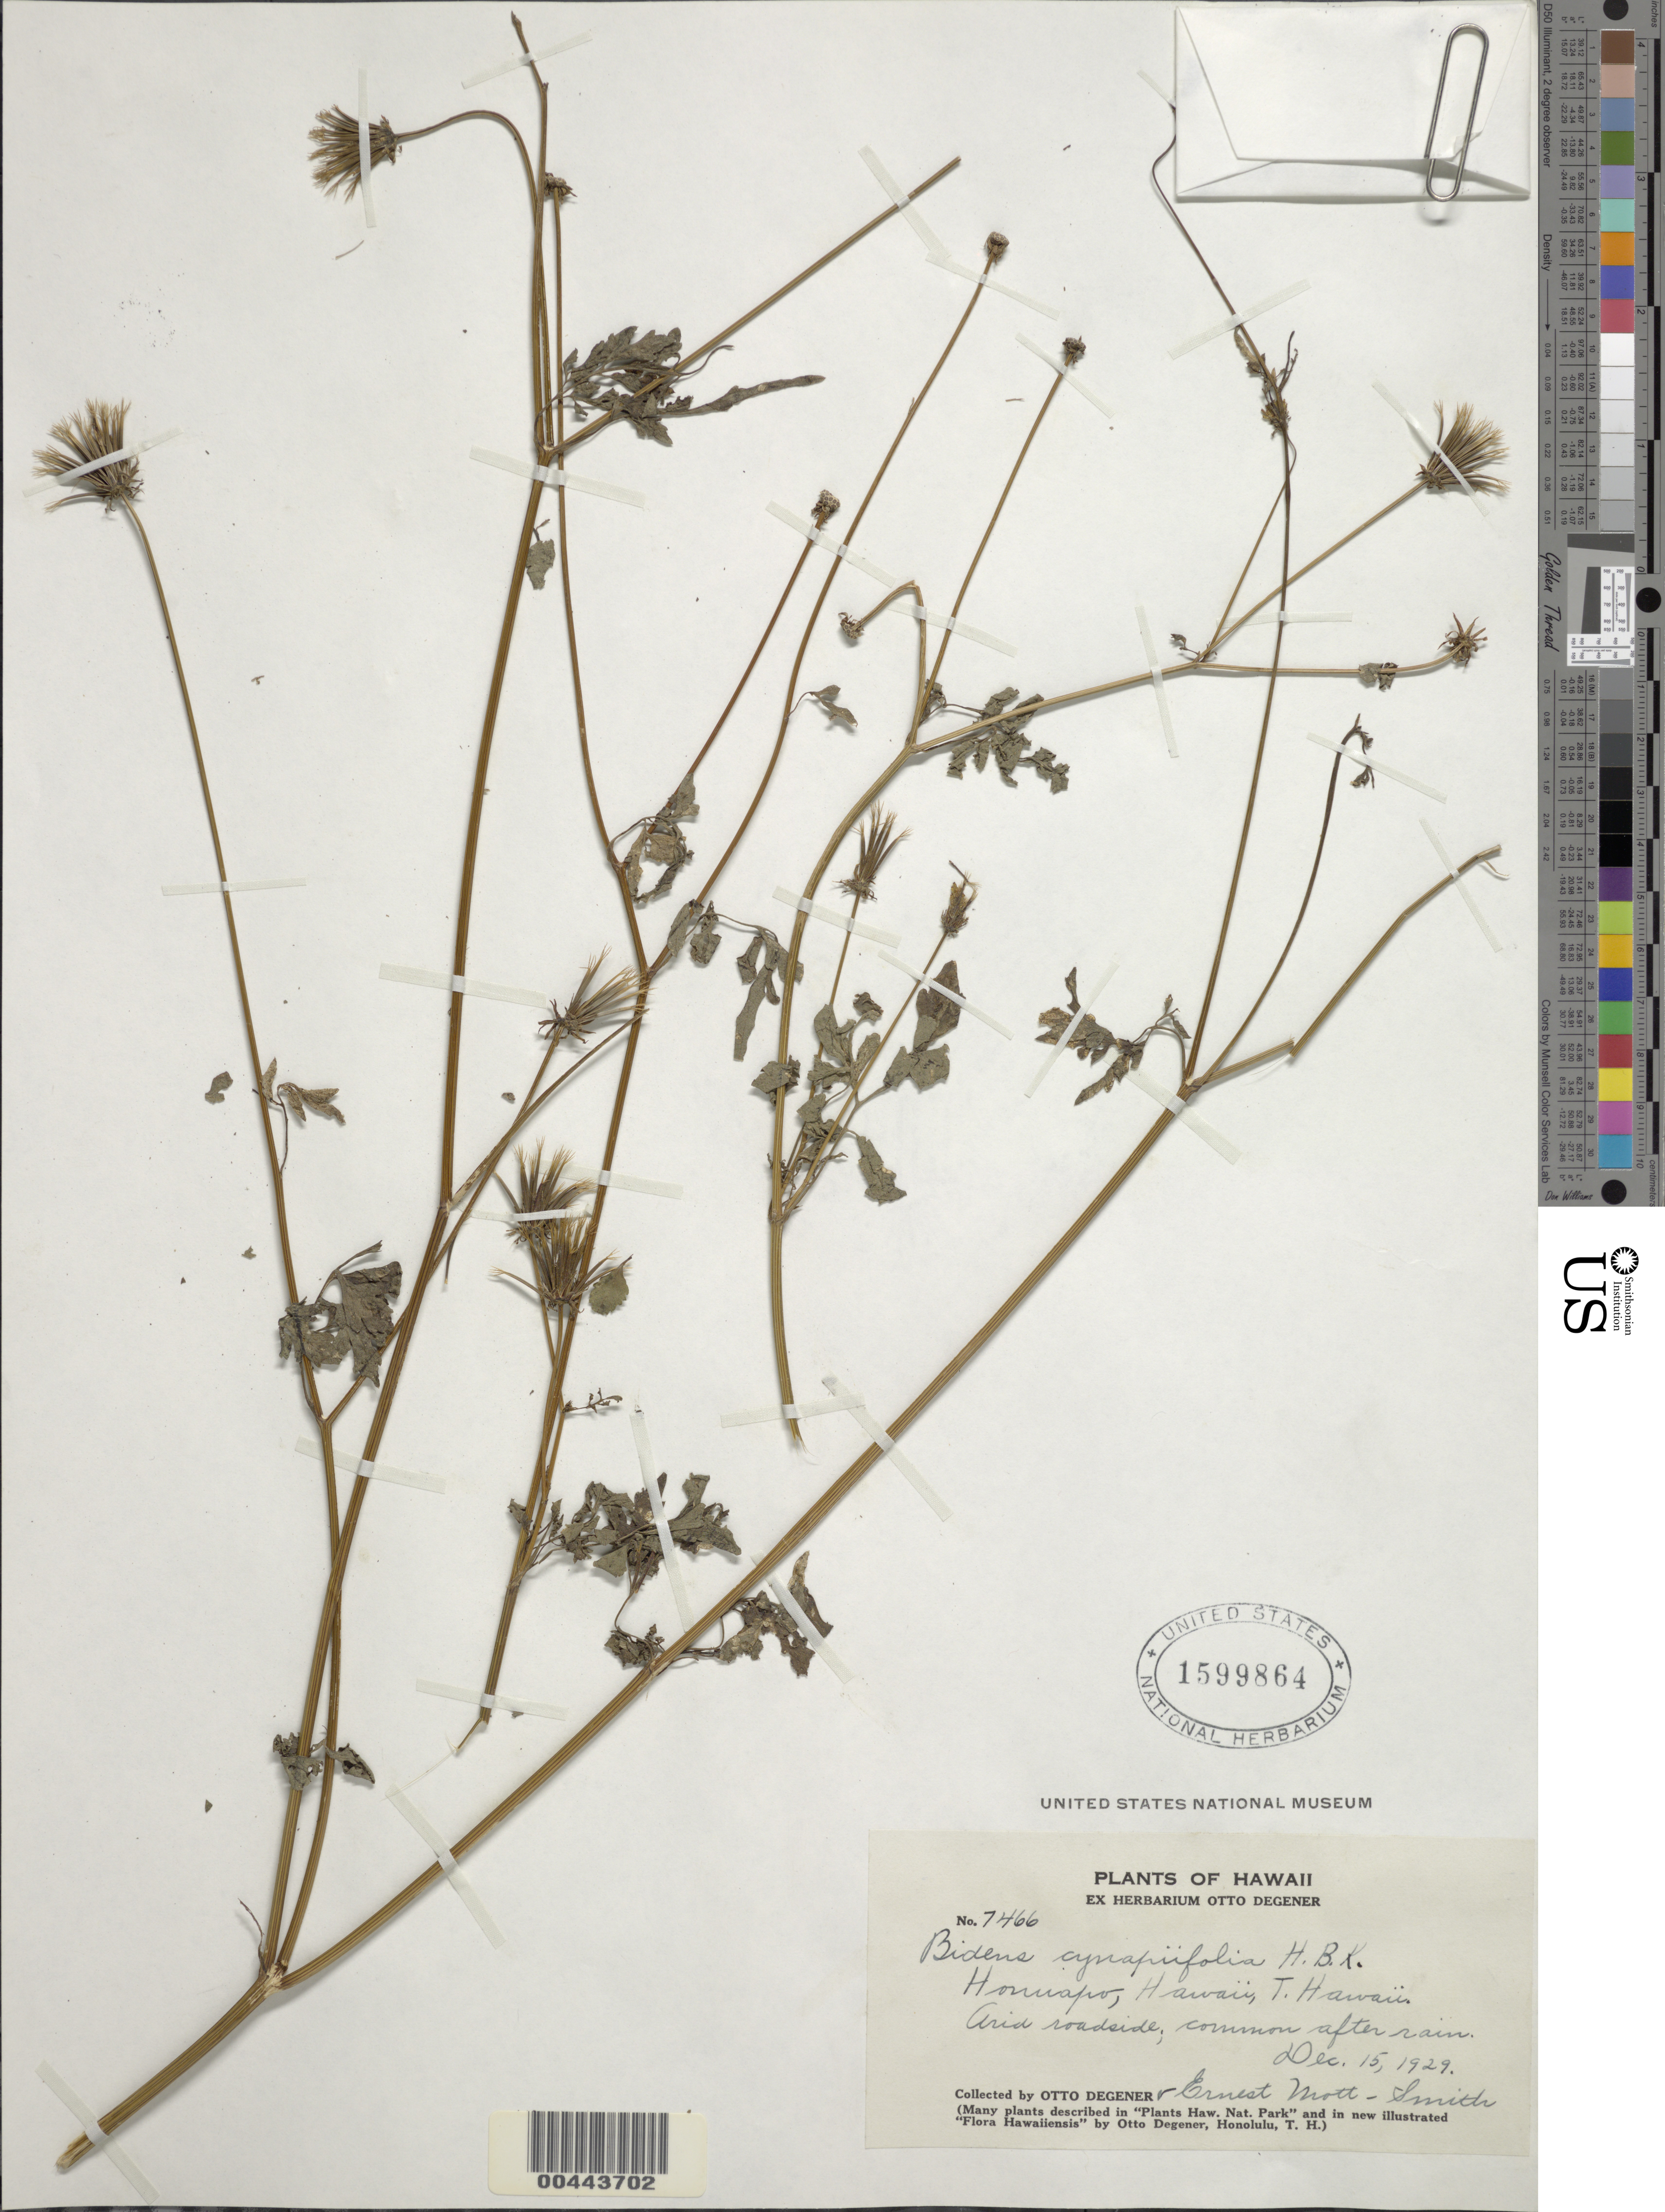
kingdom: Plantae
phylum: Tracheophyta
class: Magnoliopsida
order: Asterales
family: Asteraceae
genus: Bidens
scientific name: Bidens cynapiifolia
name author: Kunth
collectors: O. Degener & E. Mott-Smith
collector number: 7466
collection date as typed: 15 Dec 1929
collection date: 1929-12-15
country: United States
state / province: Hawaii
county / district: Kauai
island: Kaua'i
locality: Honuapo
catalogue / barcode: US 1599864